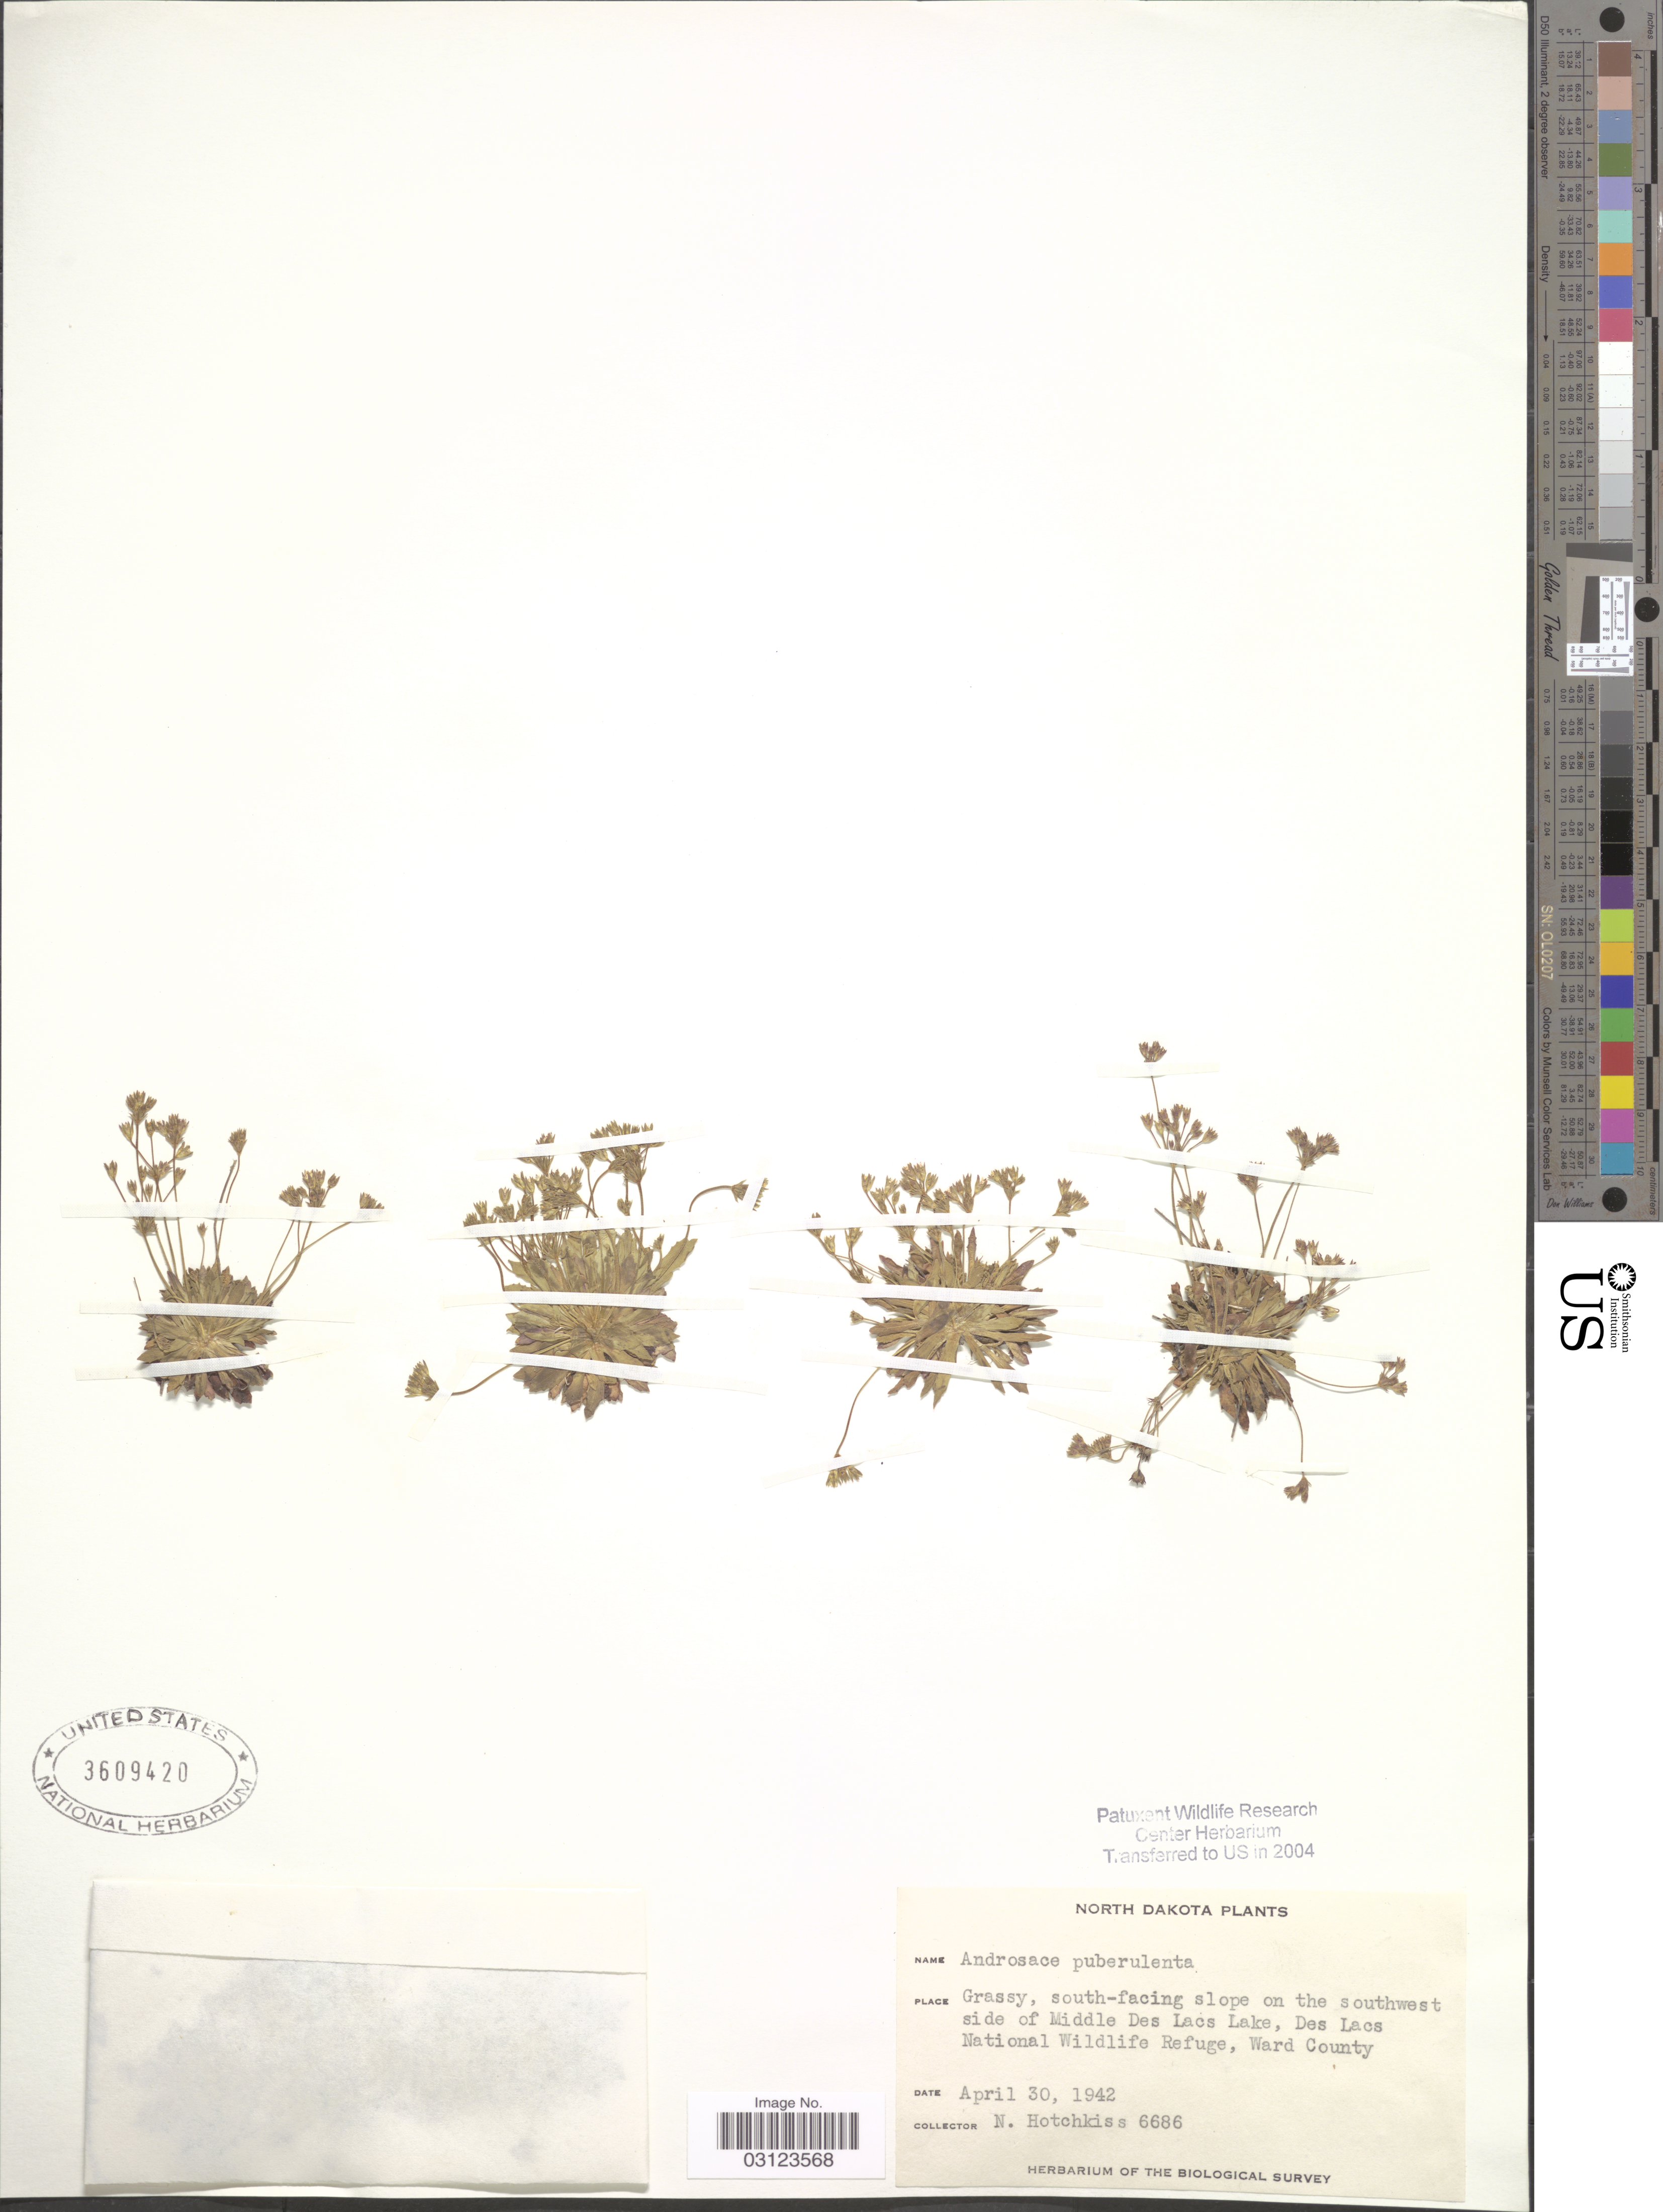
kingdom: Plantae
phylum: Tracheophyta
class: Magnoliopsida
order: Ericales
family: Primulaceae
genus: Androsace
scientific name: Androsace septentrionalis var. puberulenta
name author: (Rydb.) R. Knuth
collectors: N. Hotchkiss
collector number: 6686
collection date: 1942-04-30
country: United States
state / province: North Dakota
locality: Grassy, south-facing slope on the southwest side of Middle Des Lacs Lake, Des Lacs National Wildlife Refuge, Ward County.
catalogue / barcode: US 3609420